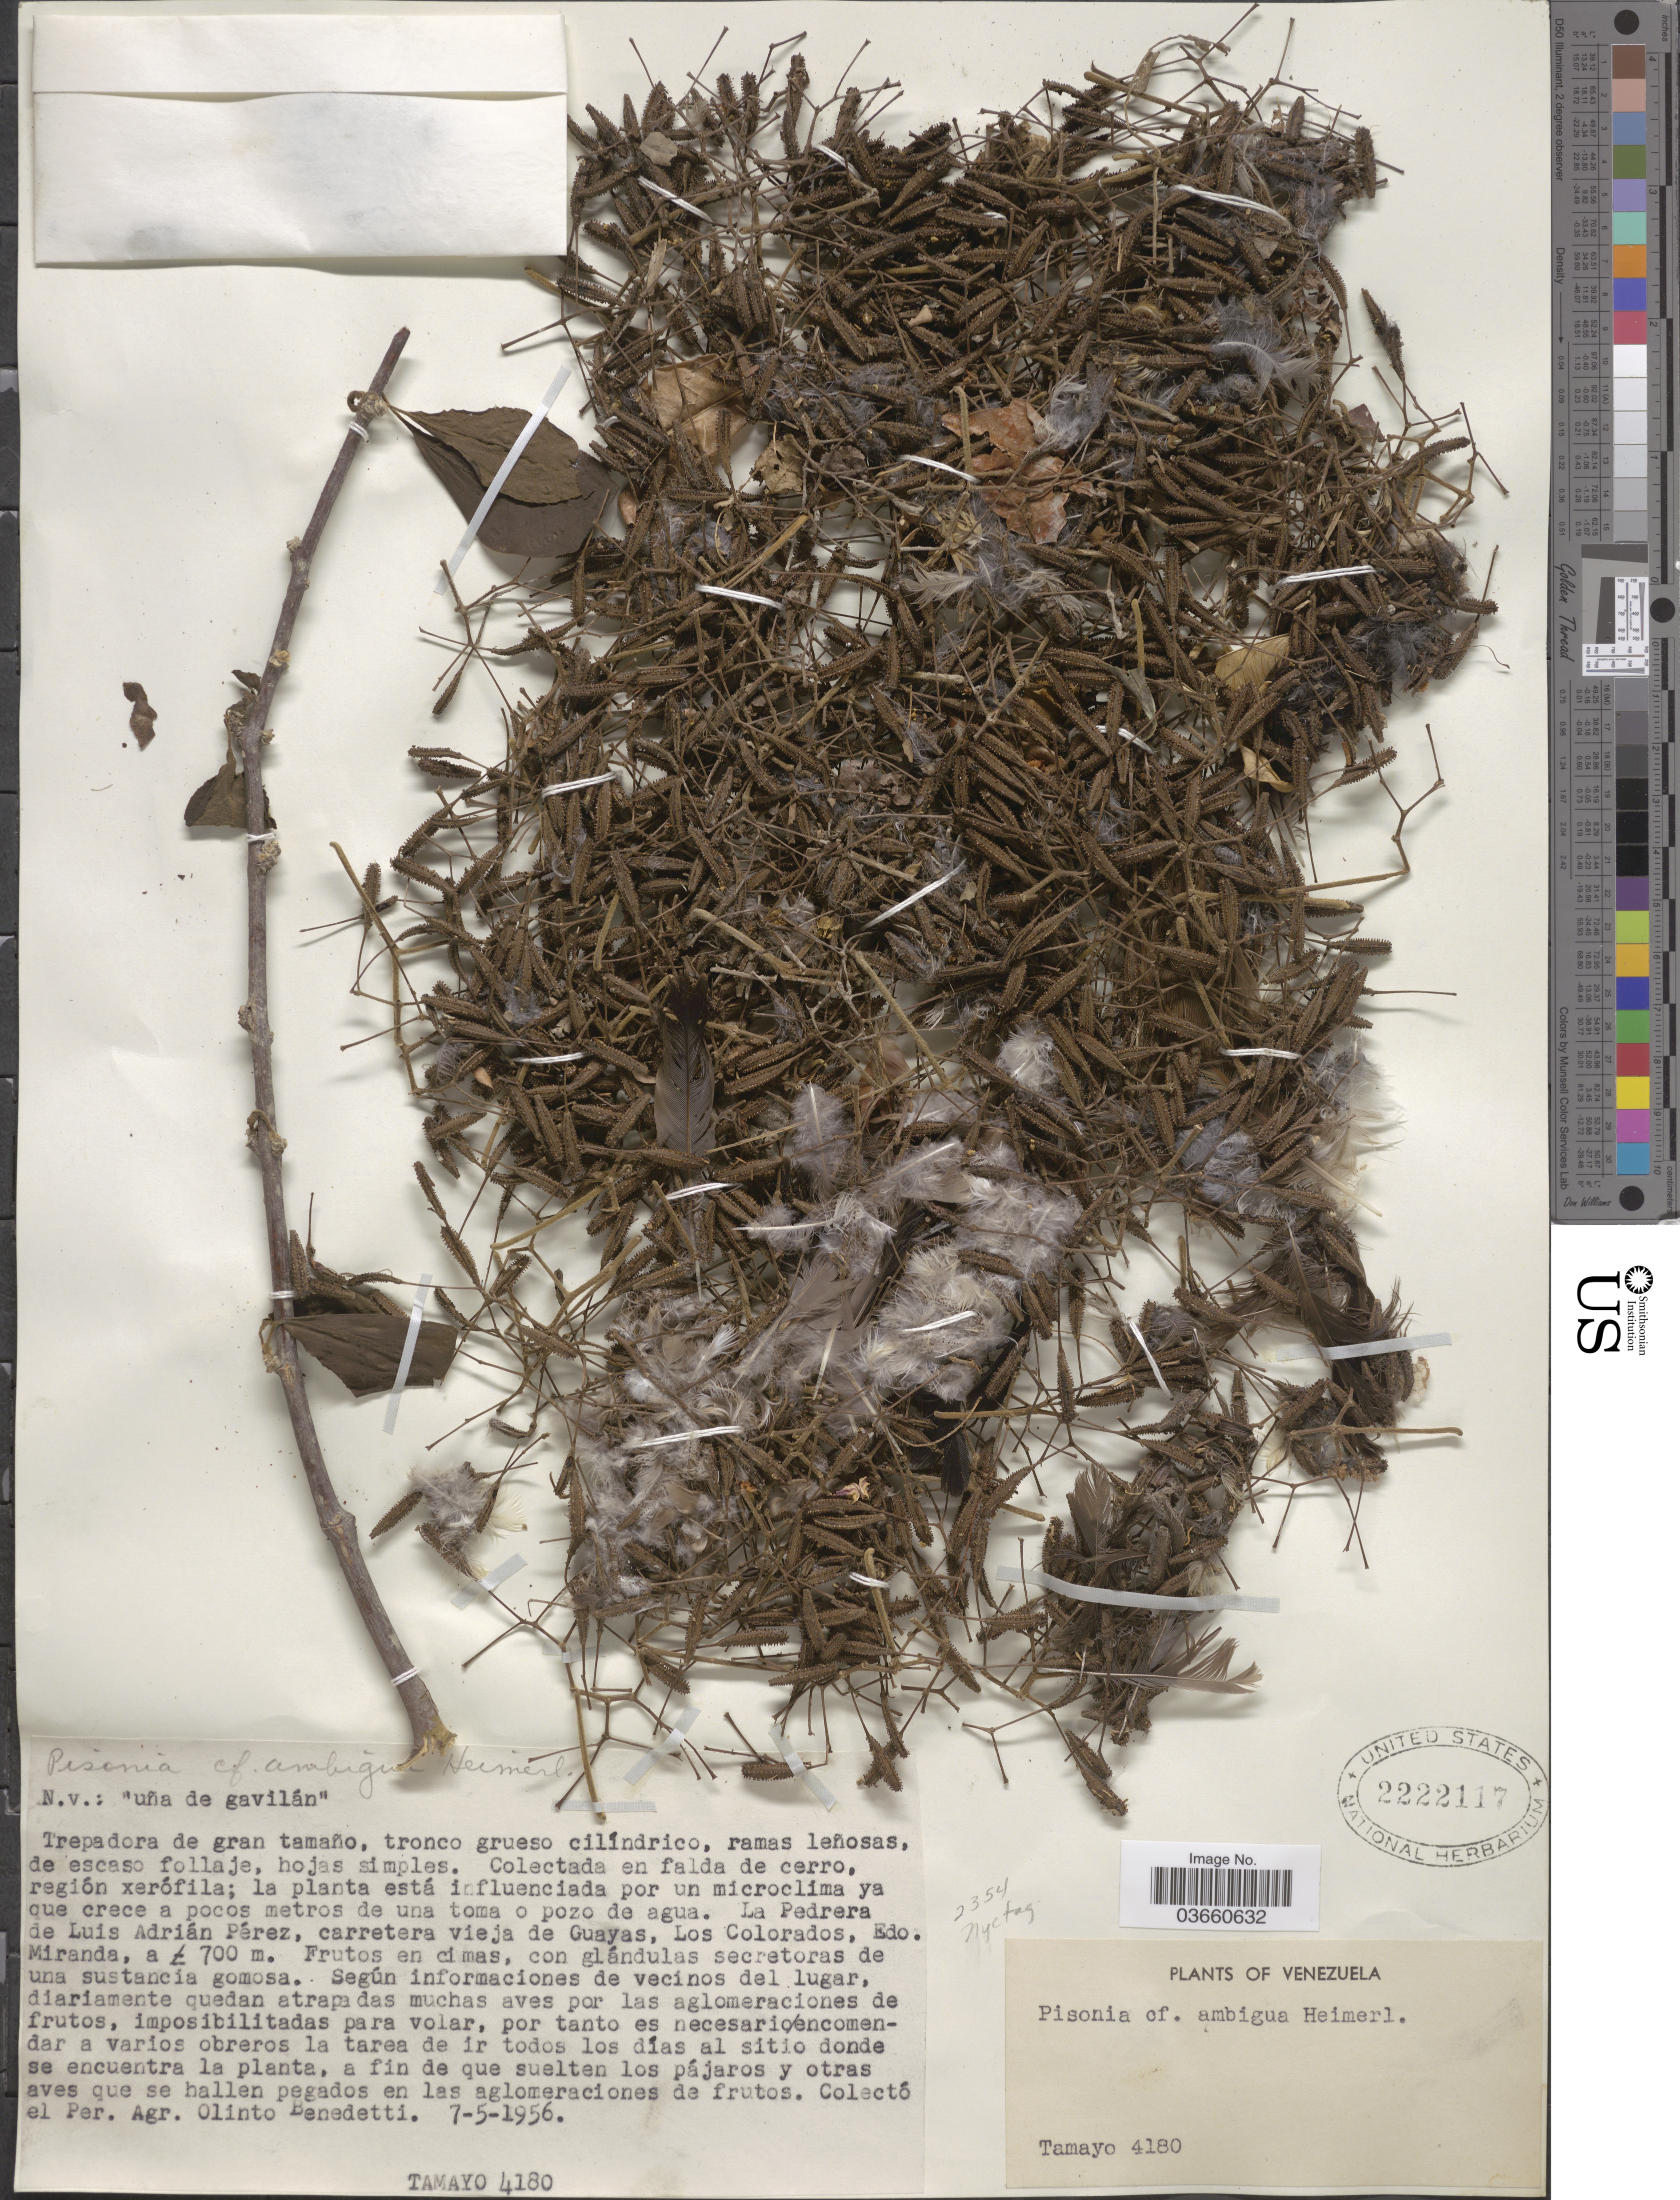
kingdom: Plantae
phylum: Tracheophyta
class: Magnoliopsida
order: Caryophyllales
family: Nyctaginaceae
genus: Pisonia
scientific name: Pisonia ambigua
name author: Heimerl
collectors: -. Tamayo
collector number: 4180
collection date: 1956-05-07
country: Venezuela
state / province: Miranda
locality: La Pedrera de Luis Adrián Pérez, carretera vieja de Guayas, Los Colorados.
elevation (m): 700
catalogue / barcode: US 2222117